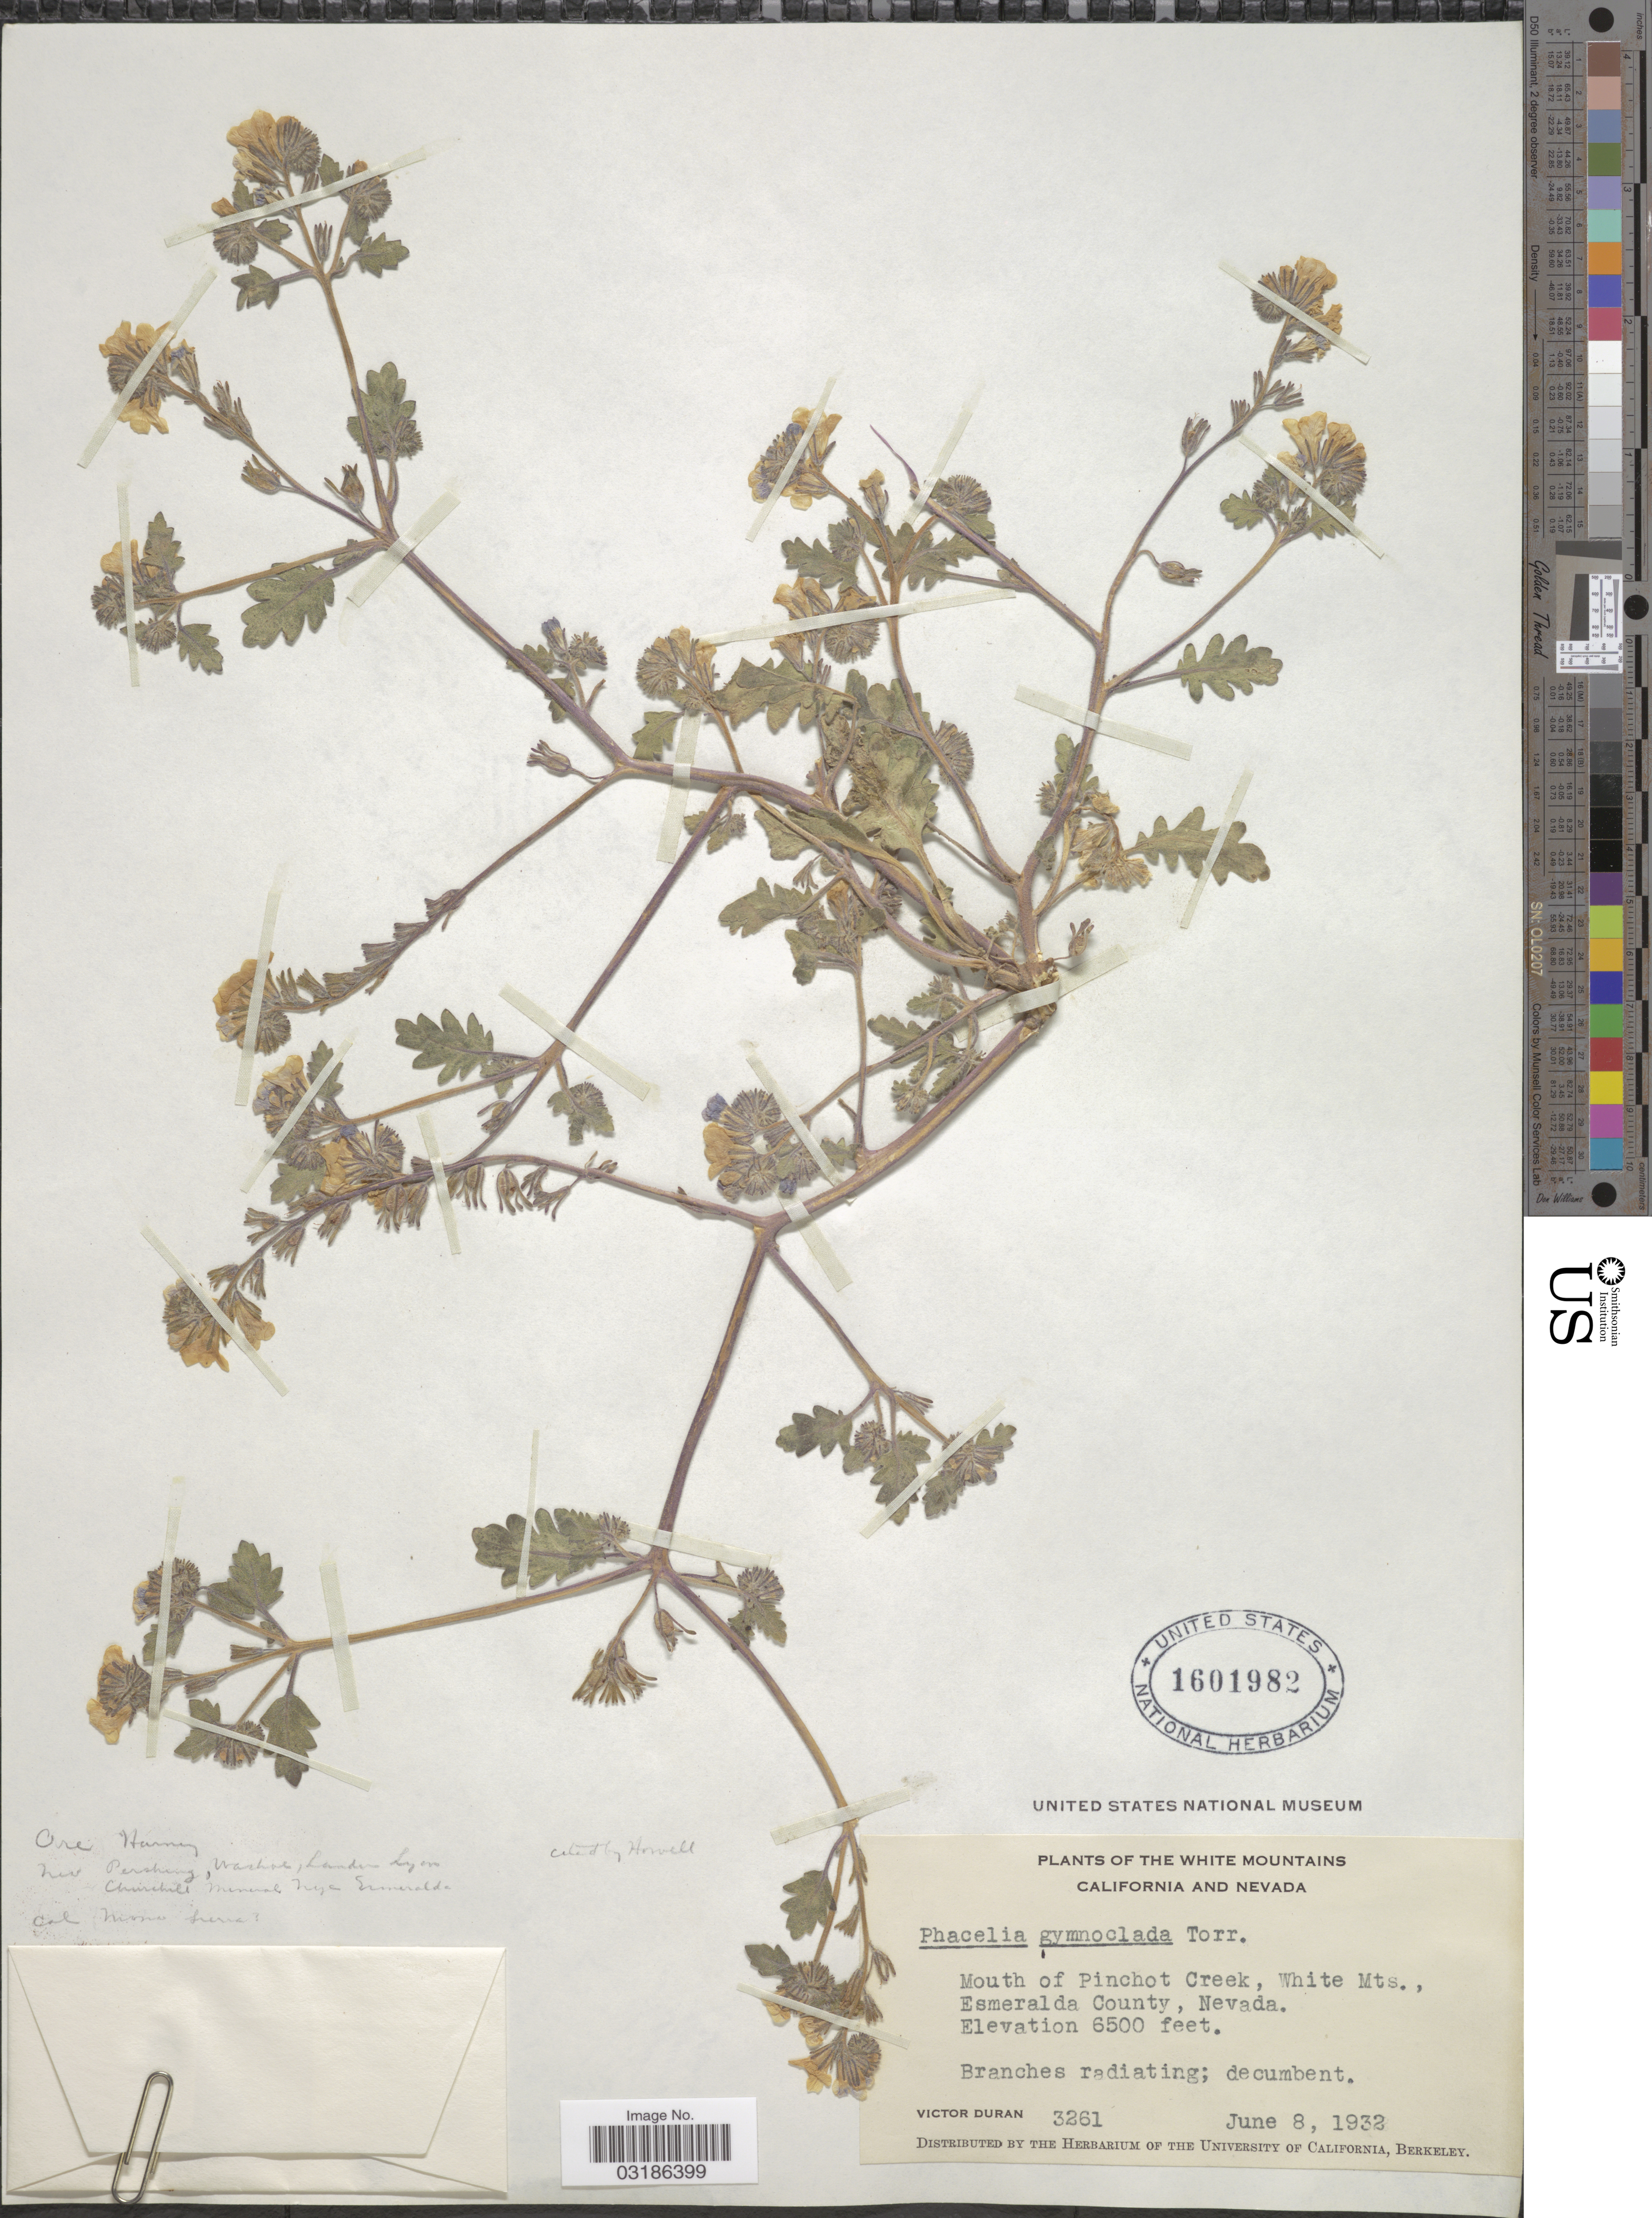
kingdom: Plantae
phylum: Tracheophyta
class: Magnoliopsida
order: Boraginales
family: Hydrophyllaceae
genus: Phacelia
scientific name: Phacelia gymnoclada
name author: Torr. in C. King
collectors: V. Duran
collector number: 3261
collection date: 1932-06-08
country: United States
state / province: Nevada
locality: White Mountains. Mouth of Pinchot Creek, White Mts., Esmeralda County.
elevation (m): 1981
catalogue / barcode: US 1601982